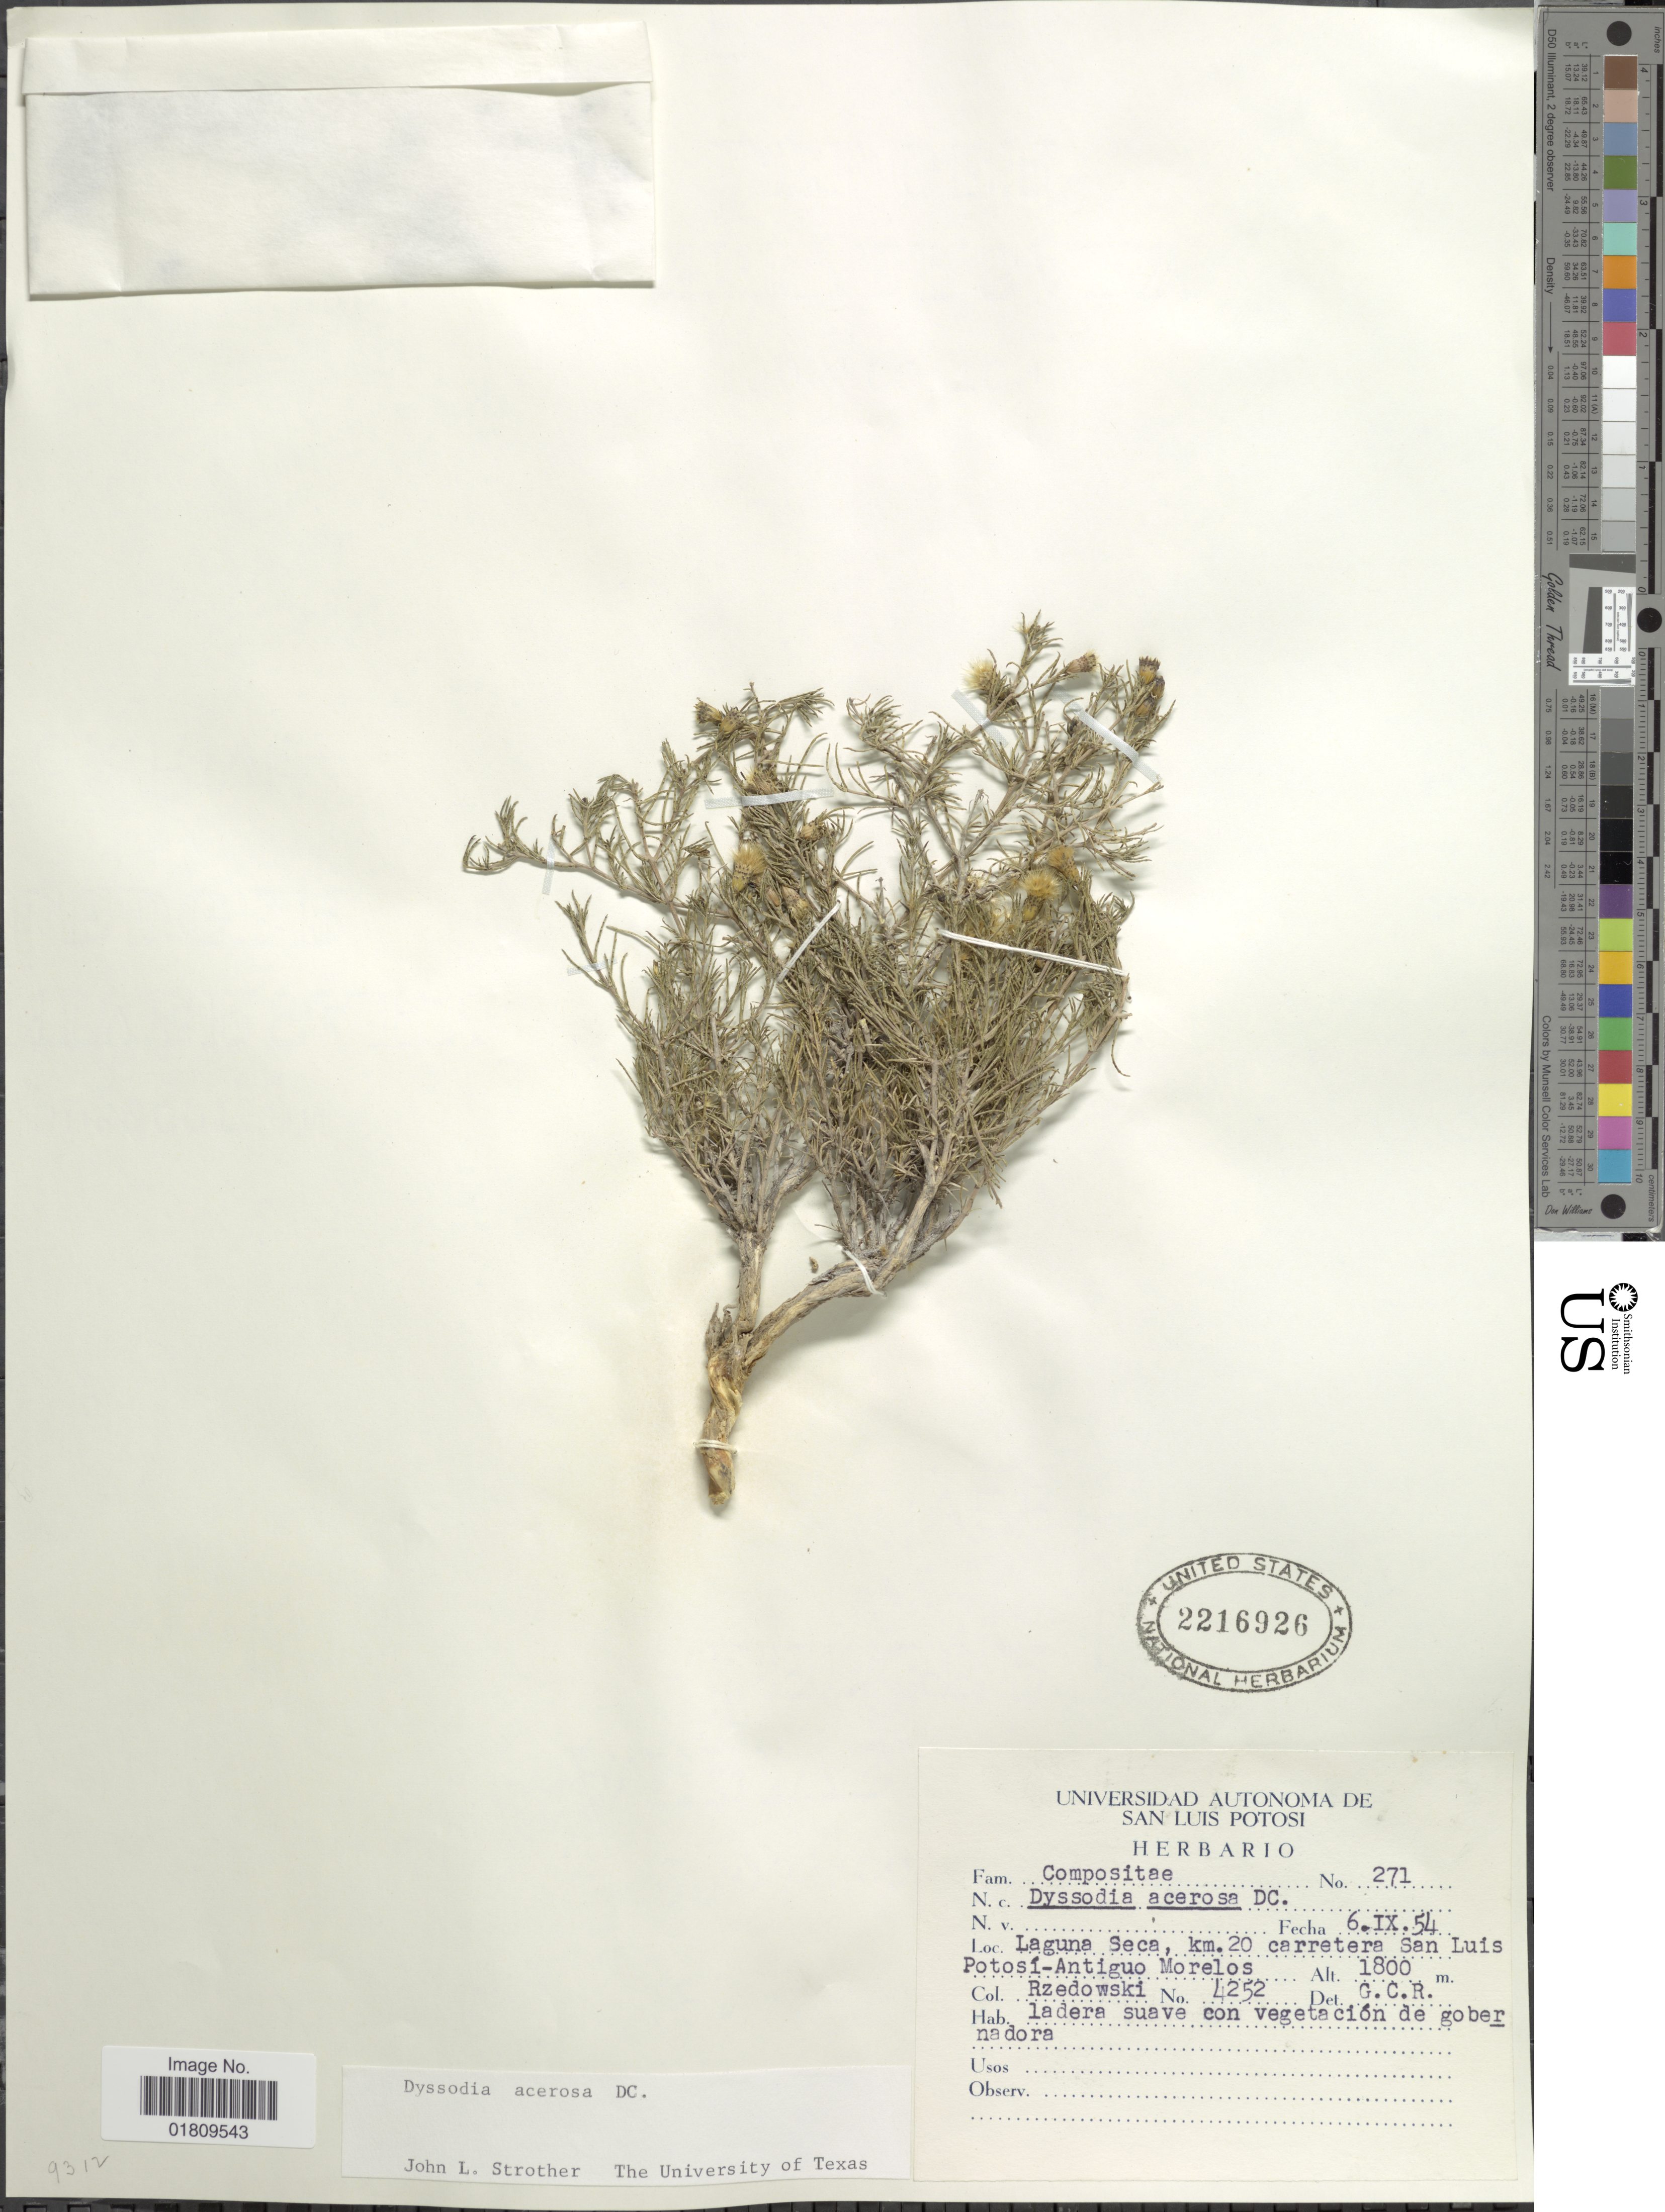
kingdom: Plantae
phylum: Tracheophyta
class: Magnoliopsida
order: Asterales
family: Asteraceae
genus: Dyssodia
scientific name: Dyssodia acerosa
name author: DC.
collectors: Rzedowski, --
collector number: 271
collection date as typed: Transcribed d/m/y: 6/9/54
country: Mexico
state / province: Morelos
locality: Laguna Seca, km. 20 carretera San Luis Potosí- Antigu Morelos, ladera suave con vegetación de goberna dora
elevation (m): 1800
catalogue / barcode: US 2216926